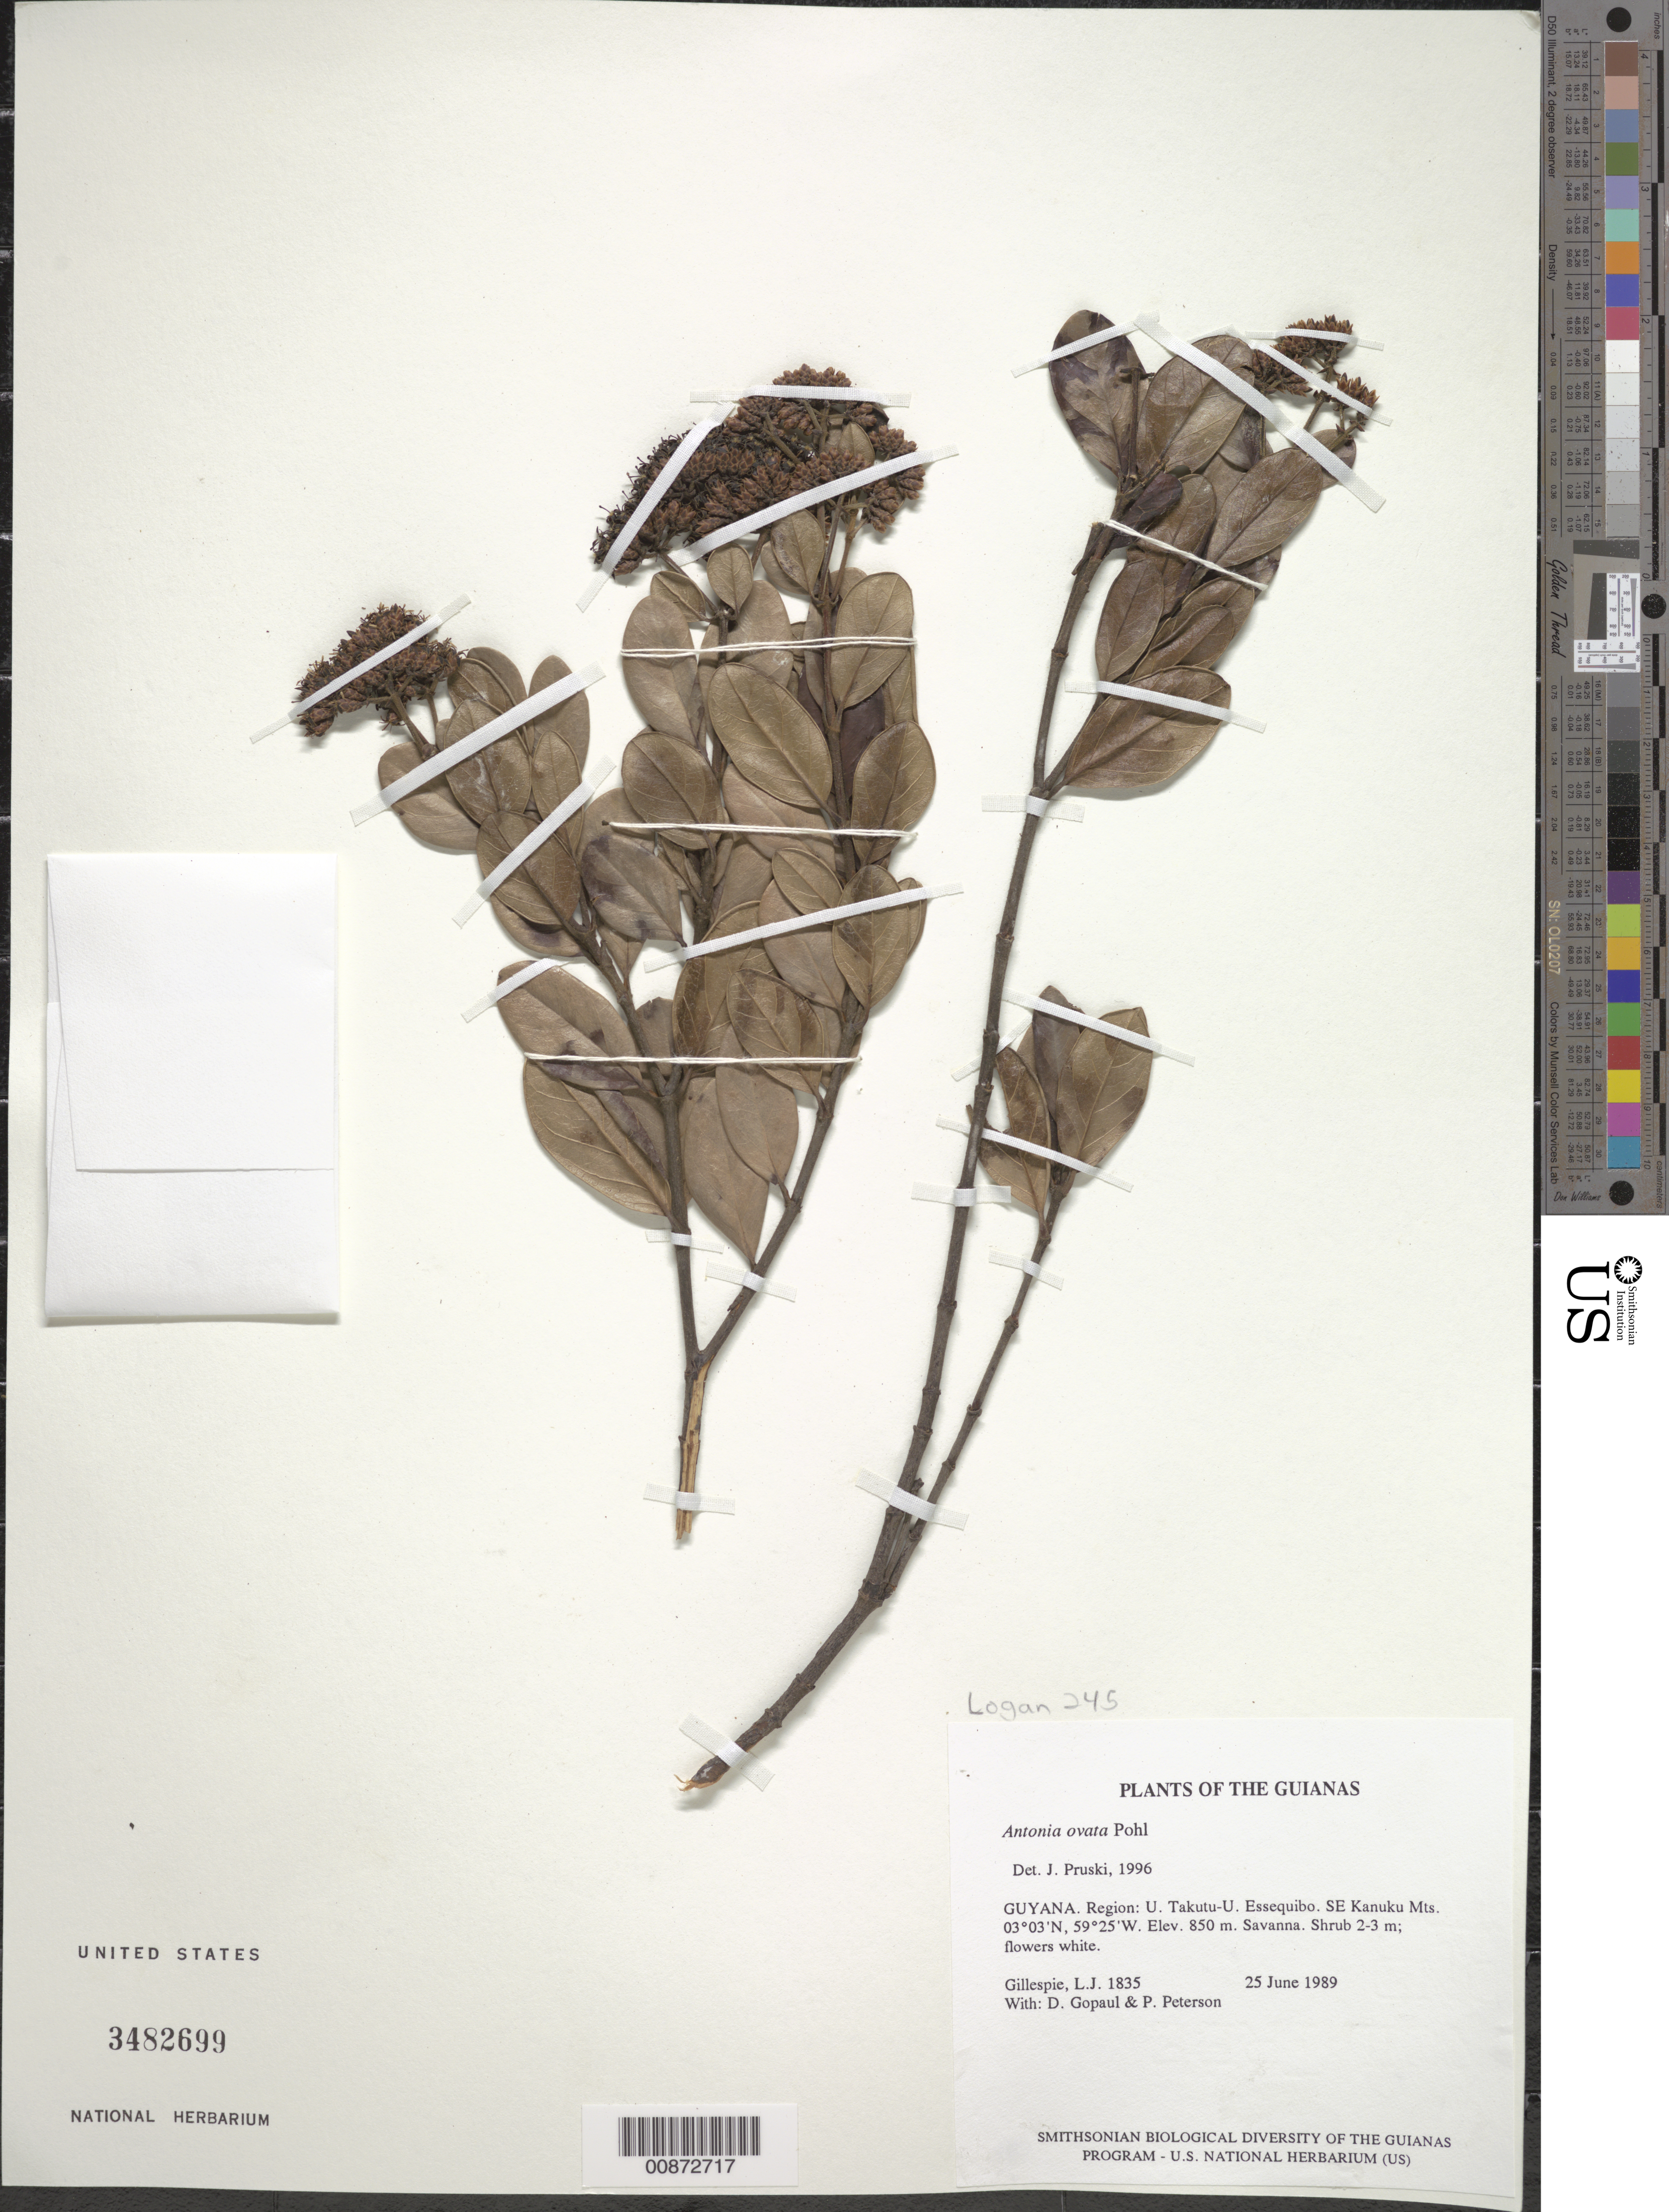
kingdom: Plantae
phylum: Tracheophyta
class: Magnoliopsida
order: Gentianales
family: Loganiaceae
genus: Antonia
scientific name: Antonia ovata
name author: Pohl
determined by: Pruski, J. F.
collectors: L. J. Gillespie, D. Gopaul & P. M. Peterson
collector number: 1835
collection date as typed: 25 June 1989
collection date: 1989-06-25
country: Guyana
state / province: U. Takutu-U. Essequibo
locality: SE Kanuku Mts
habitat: Savanna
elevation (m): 250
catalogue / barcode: US 3482699